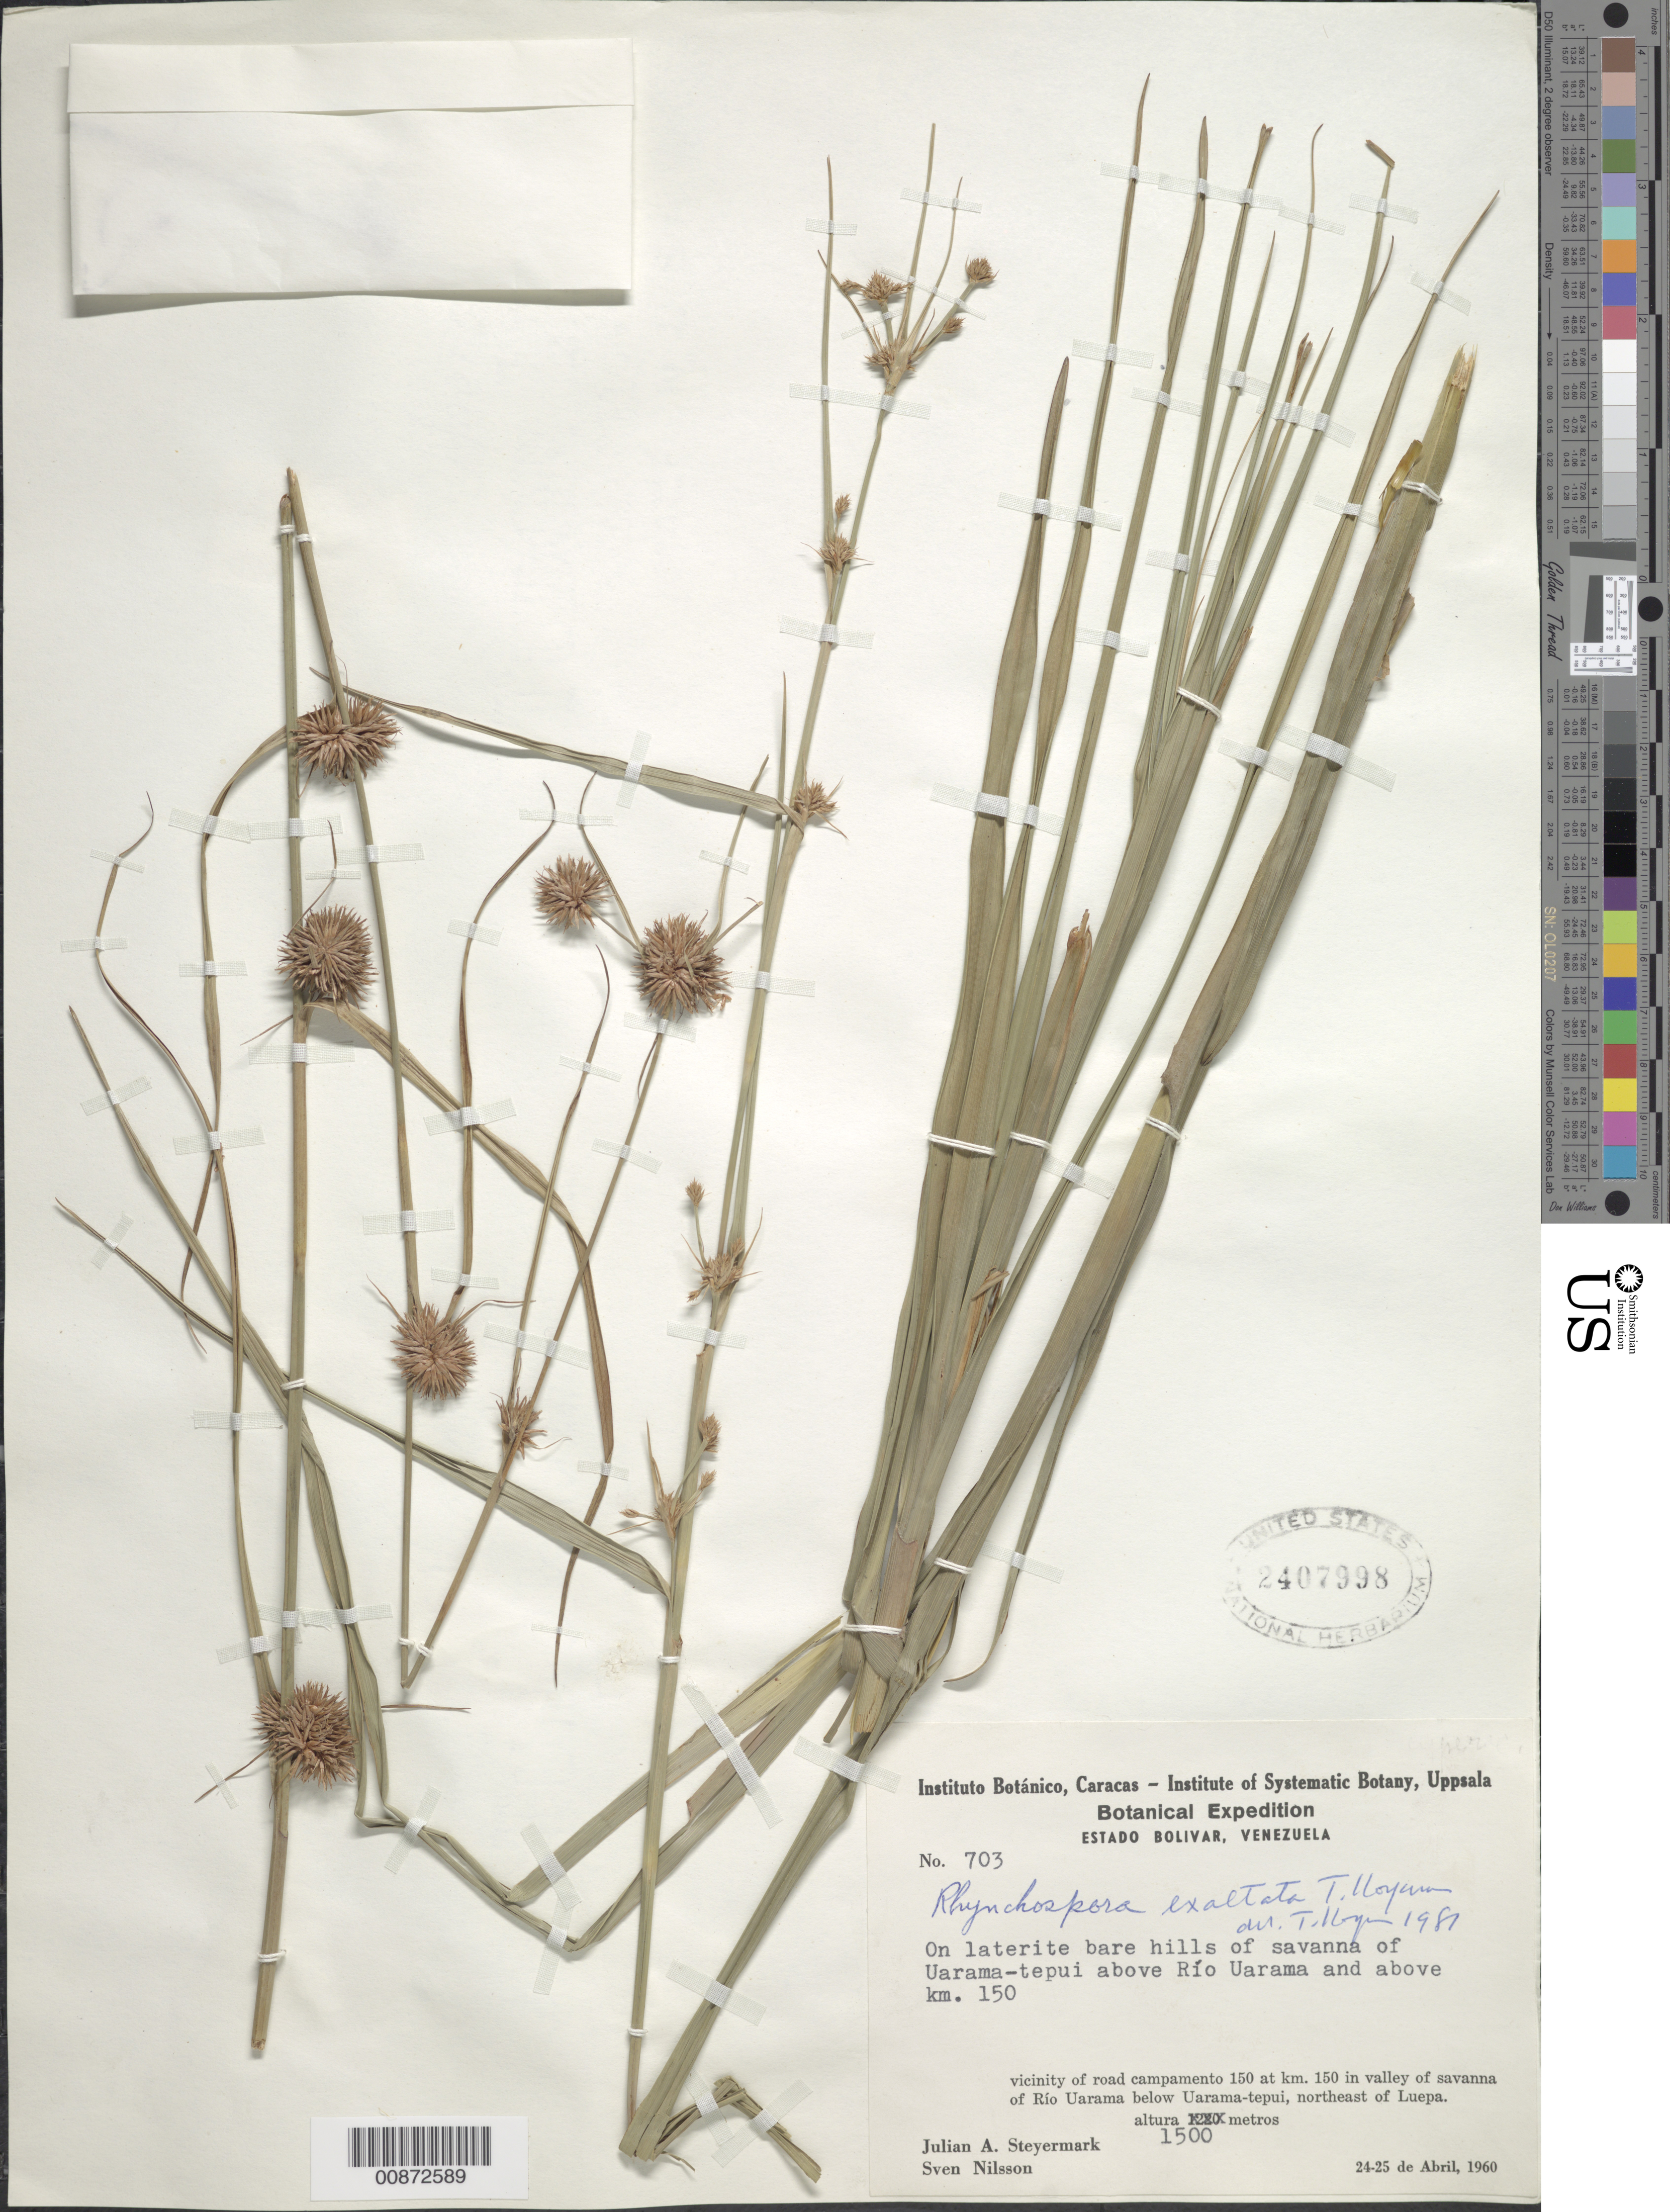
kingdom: Plantae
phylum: Tracheophyta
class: Liliopsida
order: Poales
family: Cyperaceae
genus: Rhynchospora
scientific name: Rhynchospora exaltata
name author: Kunth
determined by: Koyama, Tetsuo M.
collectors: J. Steyermark & S. Nilsson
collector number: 60 703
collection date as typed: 24-Apr-60 to 25-Apr-60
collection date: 1960-04-24/1960-04-25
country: Venezuela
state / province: Bolívar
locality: Río Uarama, below Uarama-tepuí, NE of Luepa, vic. of road campamento 150 above km 150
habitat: Laterite bare hills of savanna of tepui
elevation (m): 1500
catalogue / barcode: US 2407998